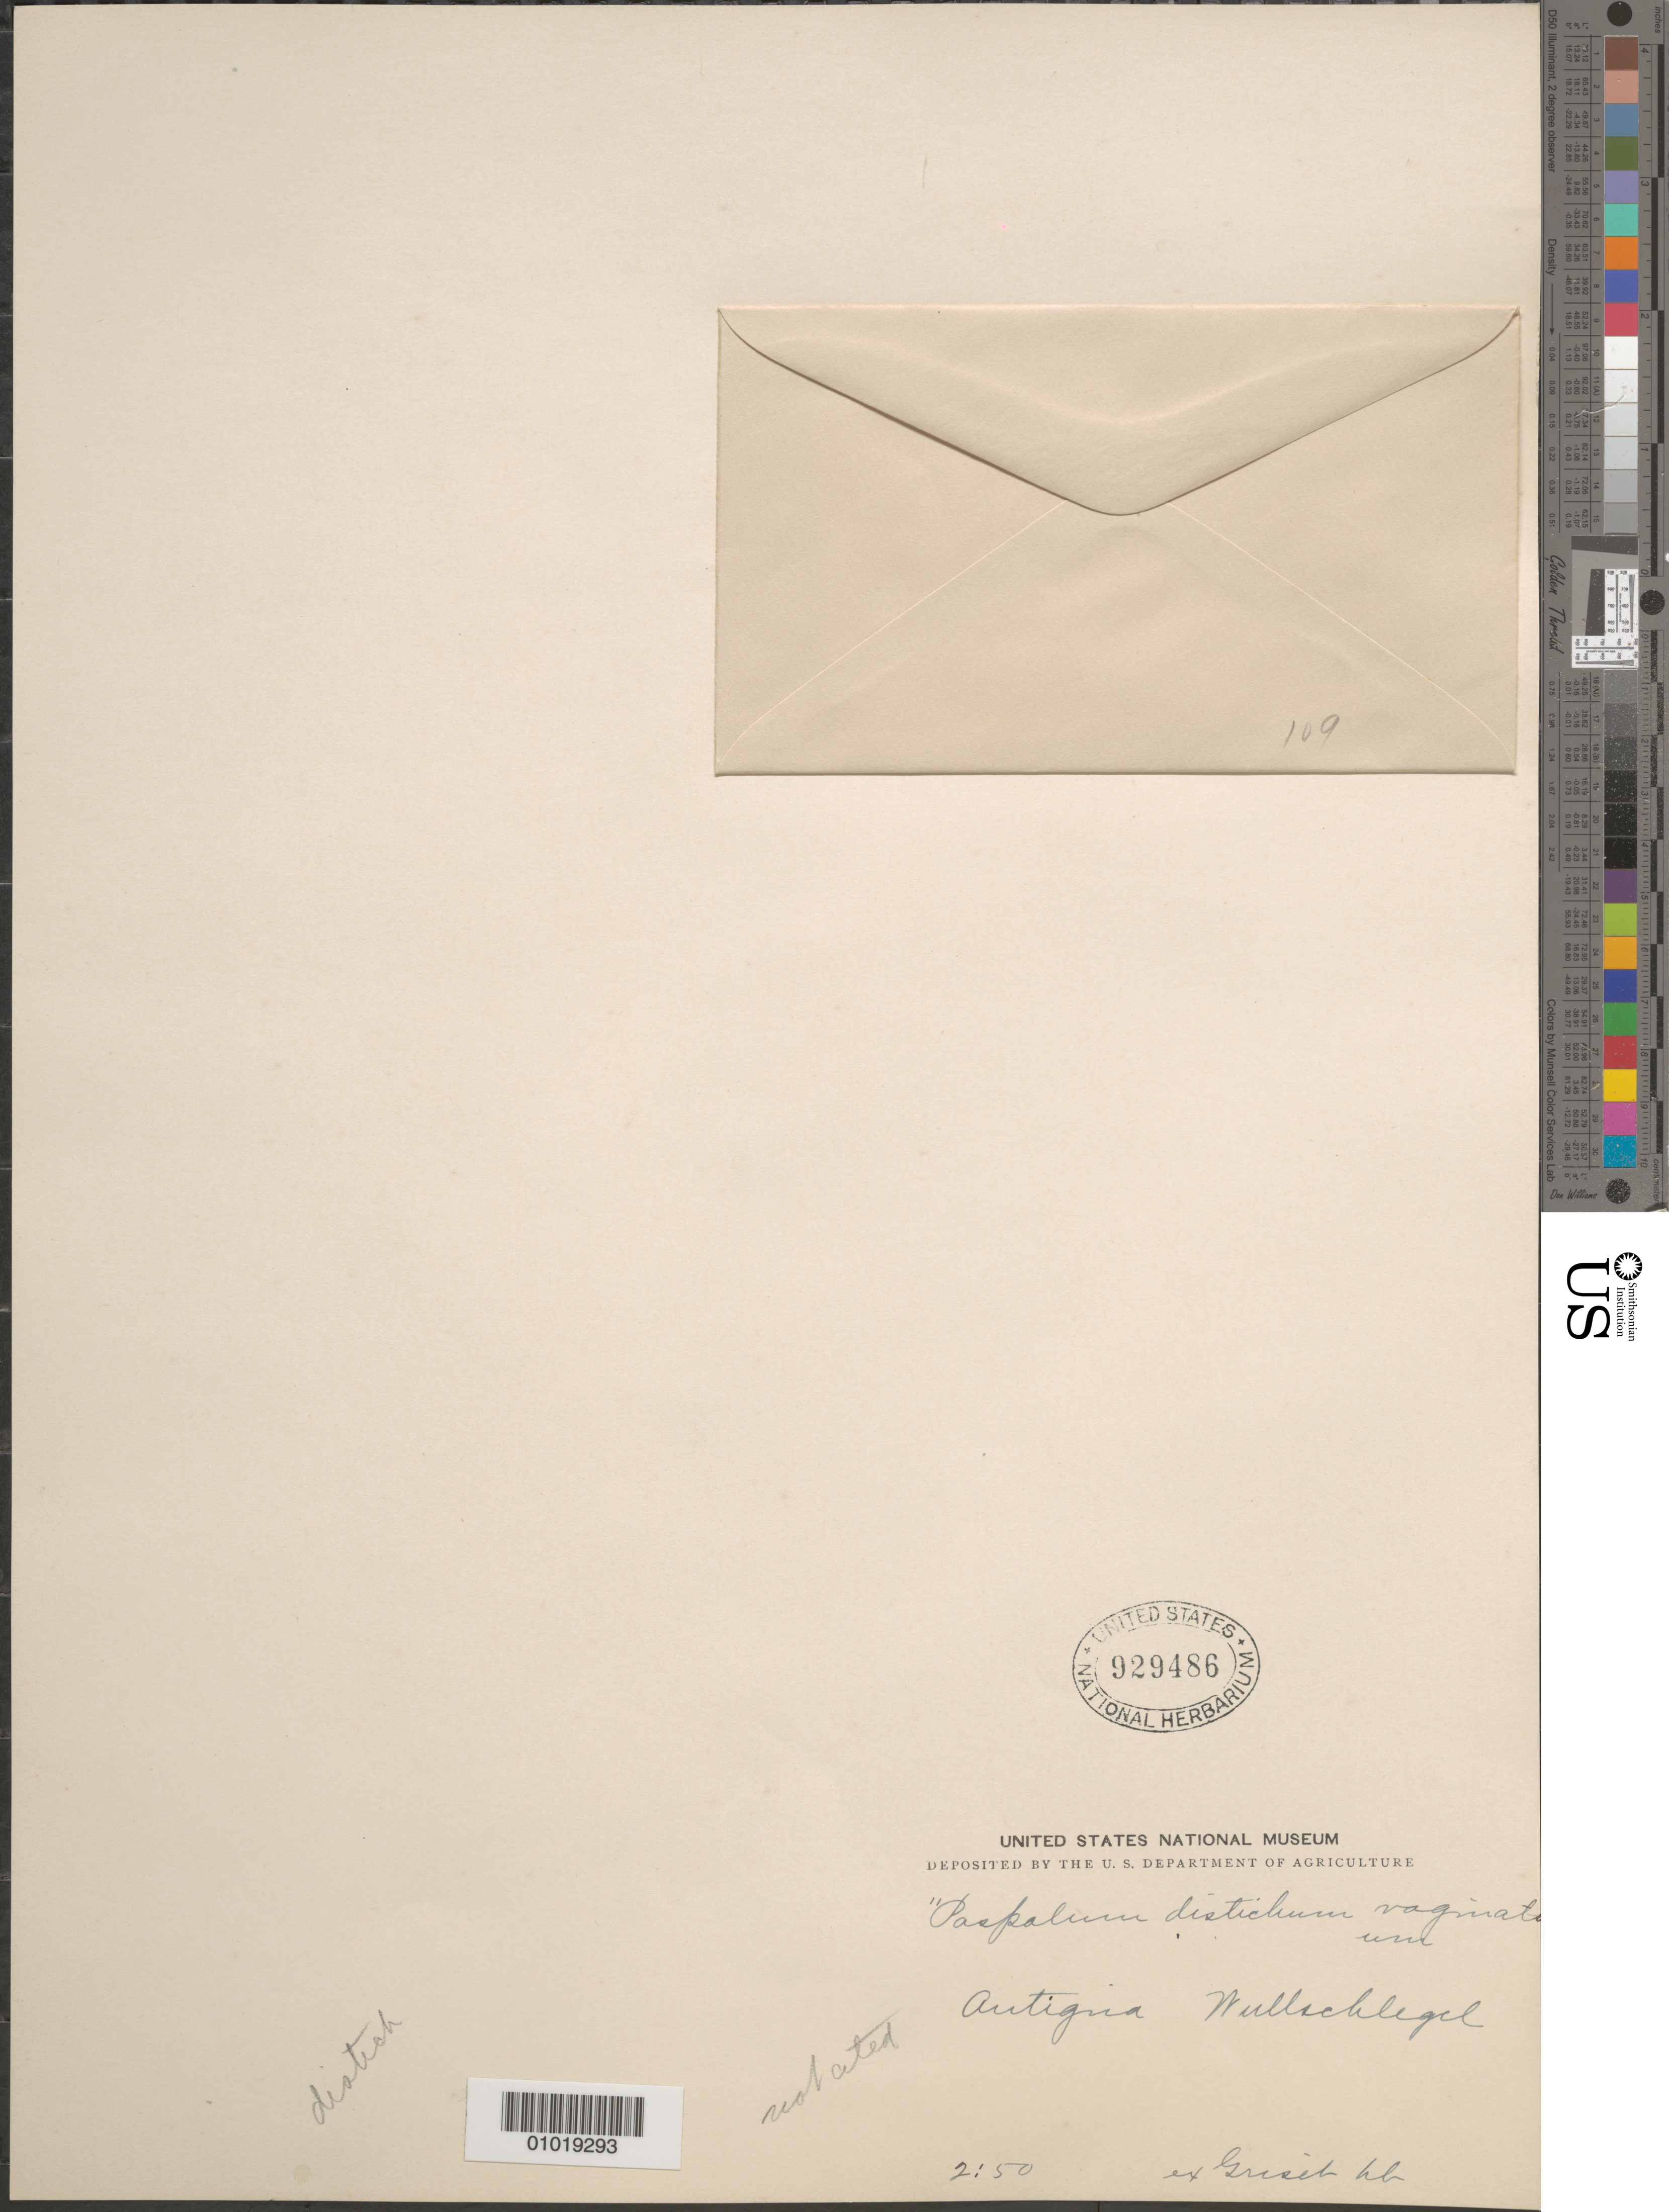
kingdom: Plantae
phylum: Tracheophyta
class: Liliopsida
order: Poales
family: Poaceae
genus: Paspalum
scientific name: Paspalum distichum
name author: L.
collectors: H. R. Wullschlaegel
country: Antigua and Barbuda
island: Antigua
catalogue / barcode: US 929486